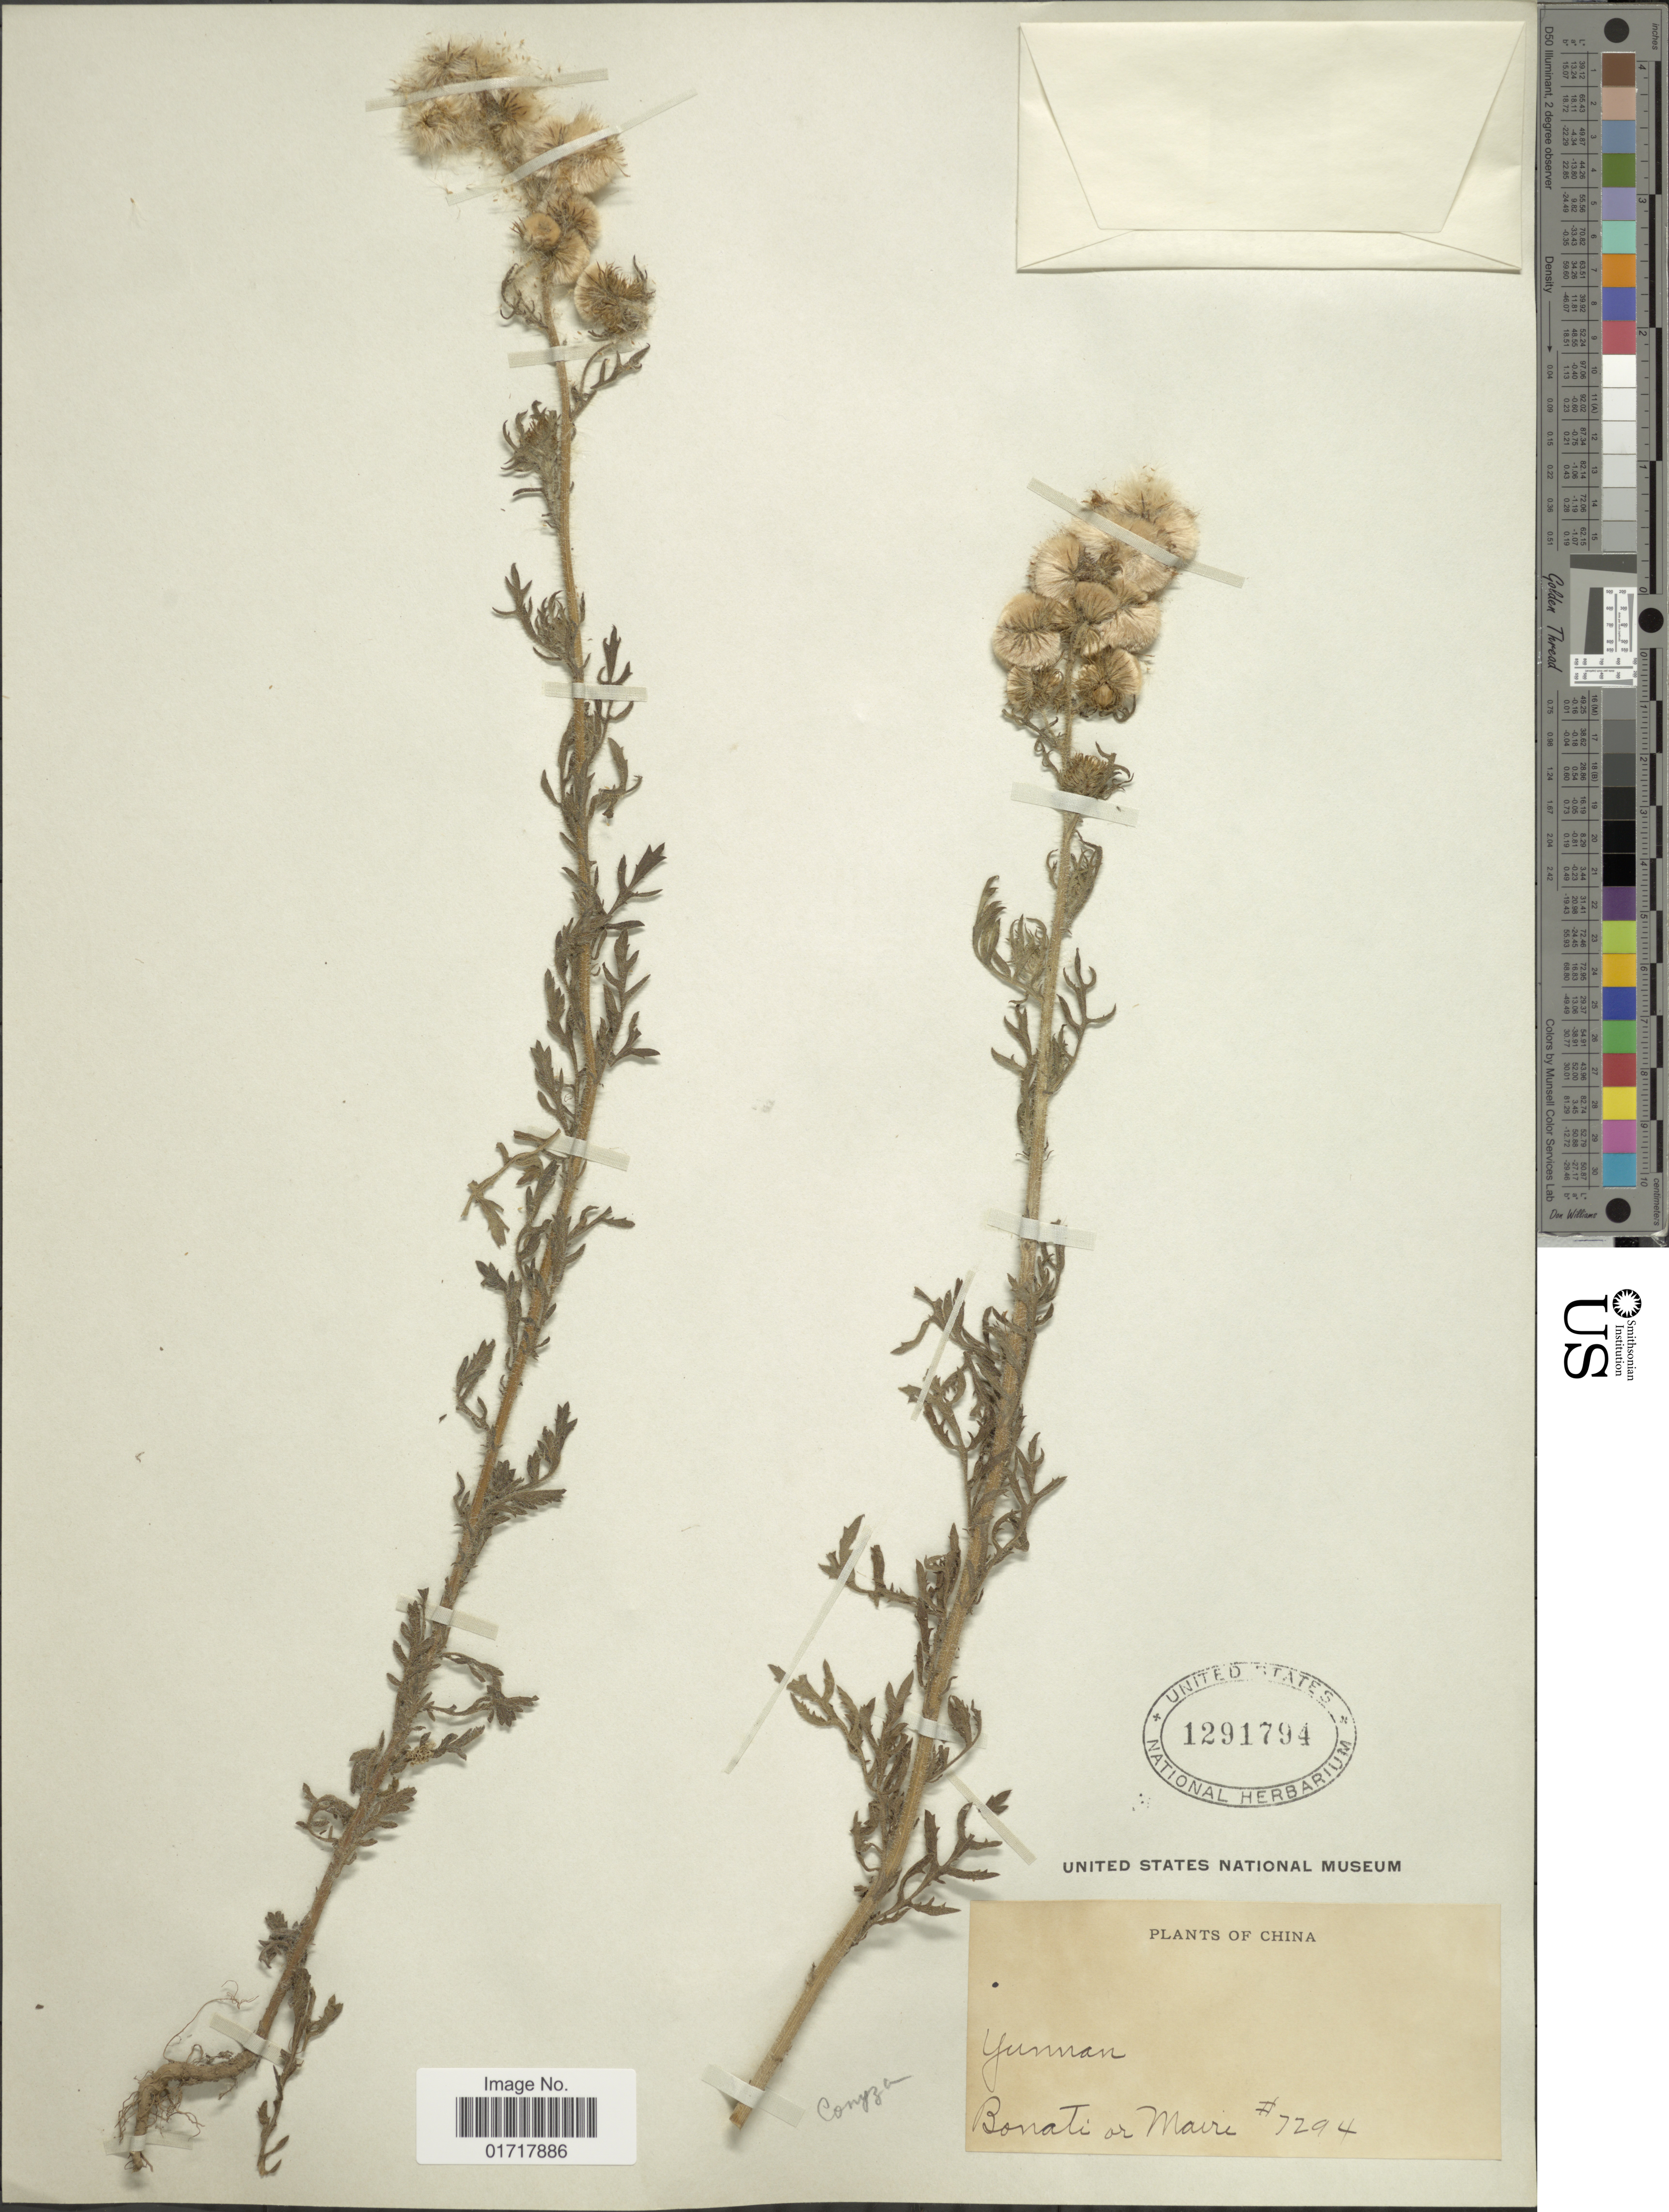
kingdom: Plantae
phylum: Tracheophyta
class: Magnoliopsida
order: Asterales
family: Asteraceae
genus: Conyza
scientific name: Conyza pinnatifida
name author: Dunn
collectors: -. Bonati & Maire, --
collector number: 7294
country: China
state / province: Yunnan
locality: Yunnan.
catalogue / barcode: US 1291794